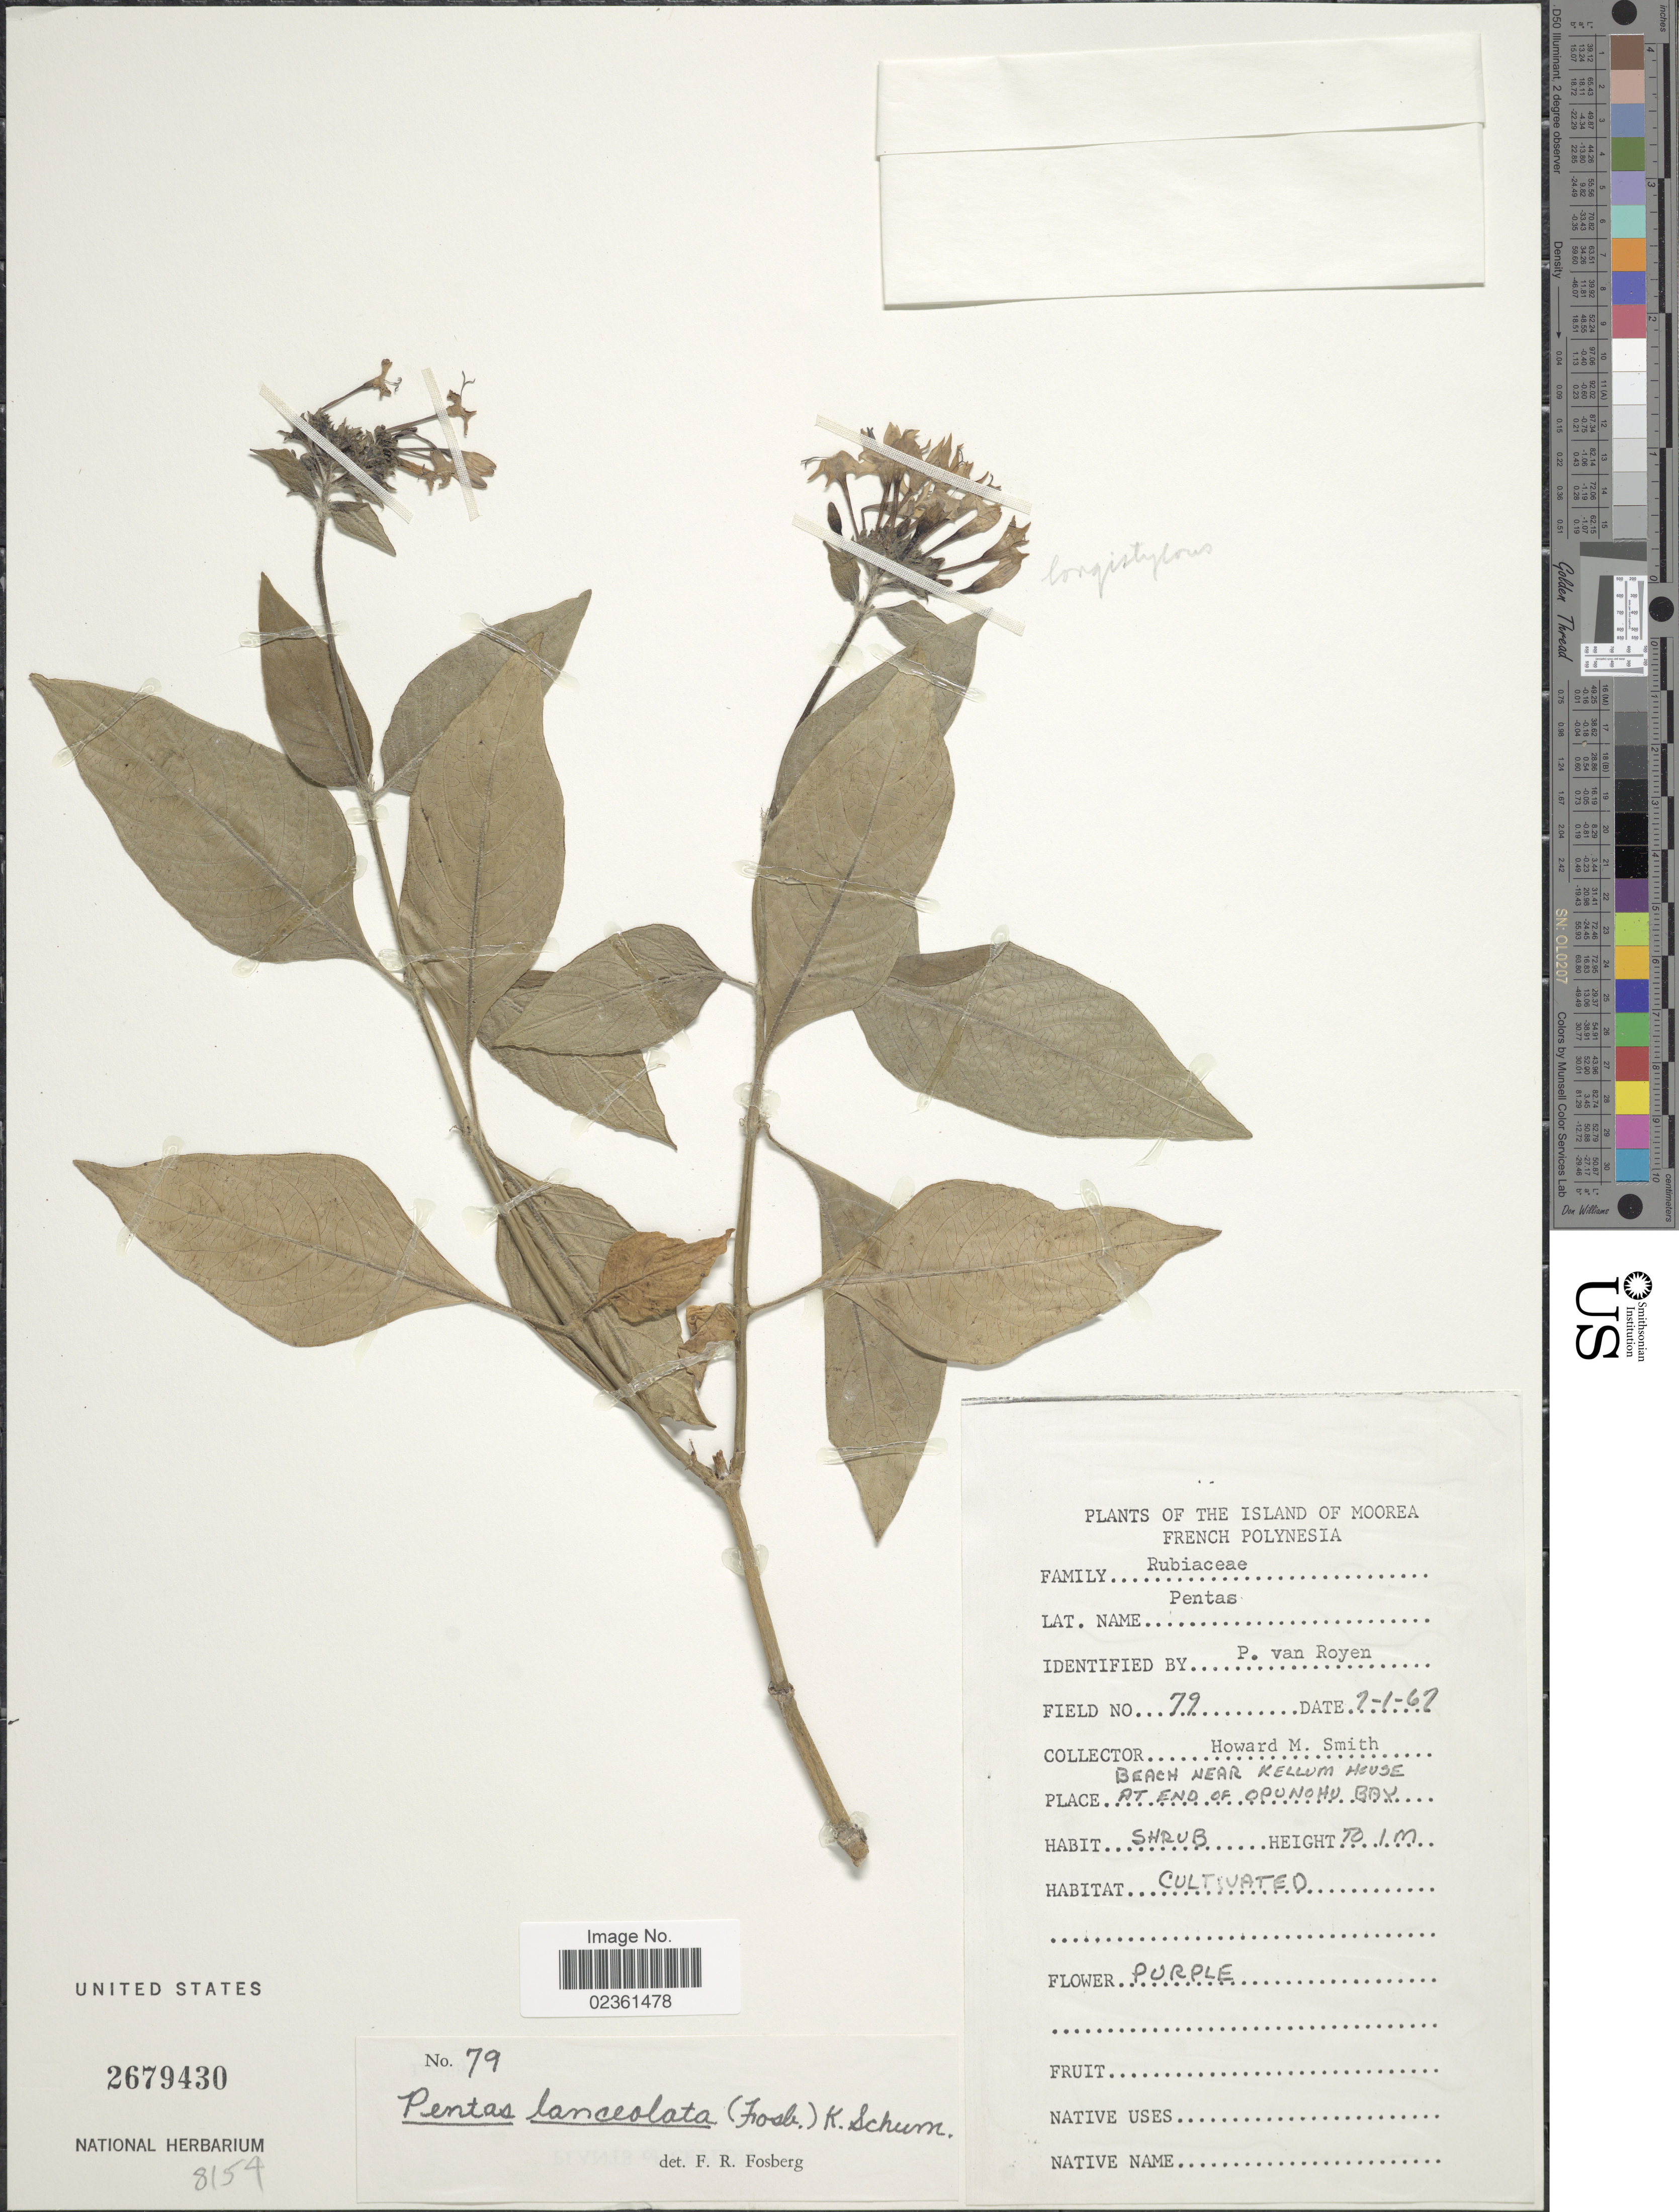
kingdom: Plantae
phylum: Tracheophyta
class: Magnoliopsida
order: Gentianales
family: Rubiaceae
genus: Pentas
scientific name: Pentas lanceolata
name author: (Forssk.) Deflers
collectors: H. M. Smith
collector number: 79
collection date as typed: Transcribed d/m/y: 7/1/67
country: French Polynesia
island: Moorea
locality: The Island of Moorea, beach near Kellum House, at end of Opunohu Bay, cultivated.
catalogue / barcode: US 2679430